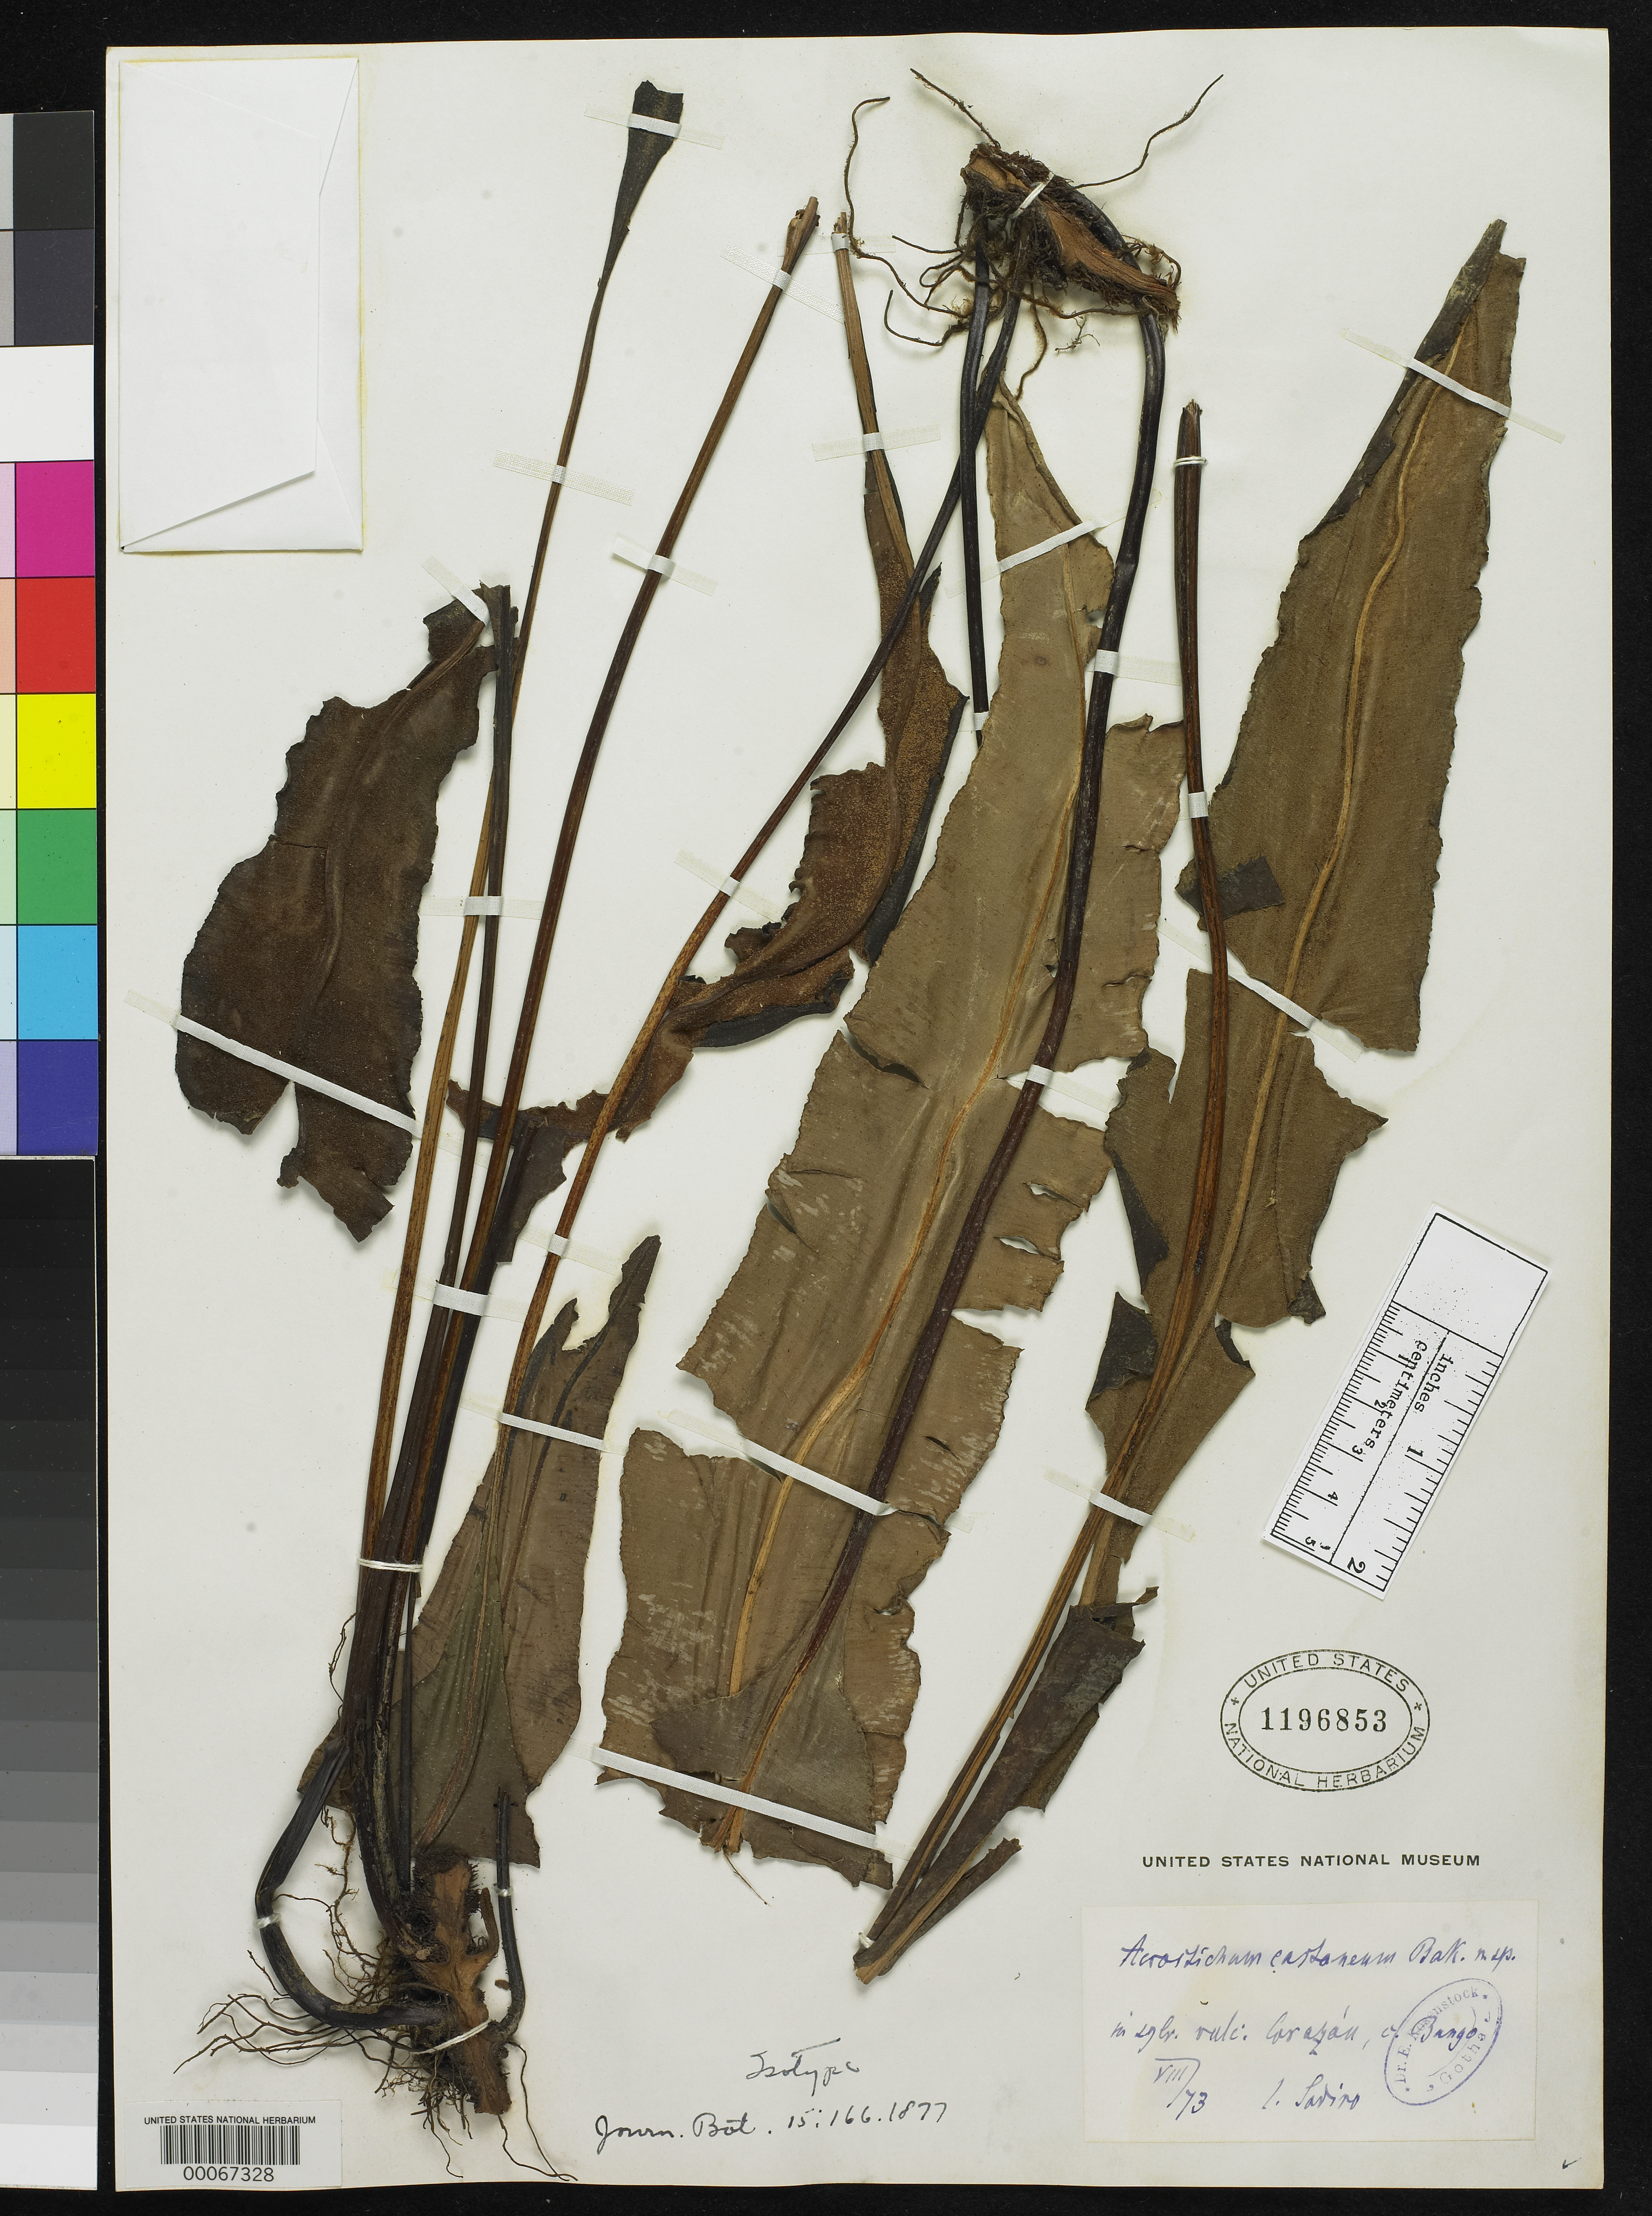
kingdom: Plantae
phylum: Tracheophyta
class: Polypodiopsida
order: Polypodiales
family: Pteridaceae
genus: Acrostichum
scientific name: Acrostichum castaneum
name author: Baker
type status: Type Collection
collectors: L. Sodiro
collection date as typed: Aug 1873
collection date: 1873-08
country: Ecuador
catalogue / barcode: US 1196853